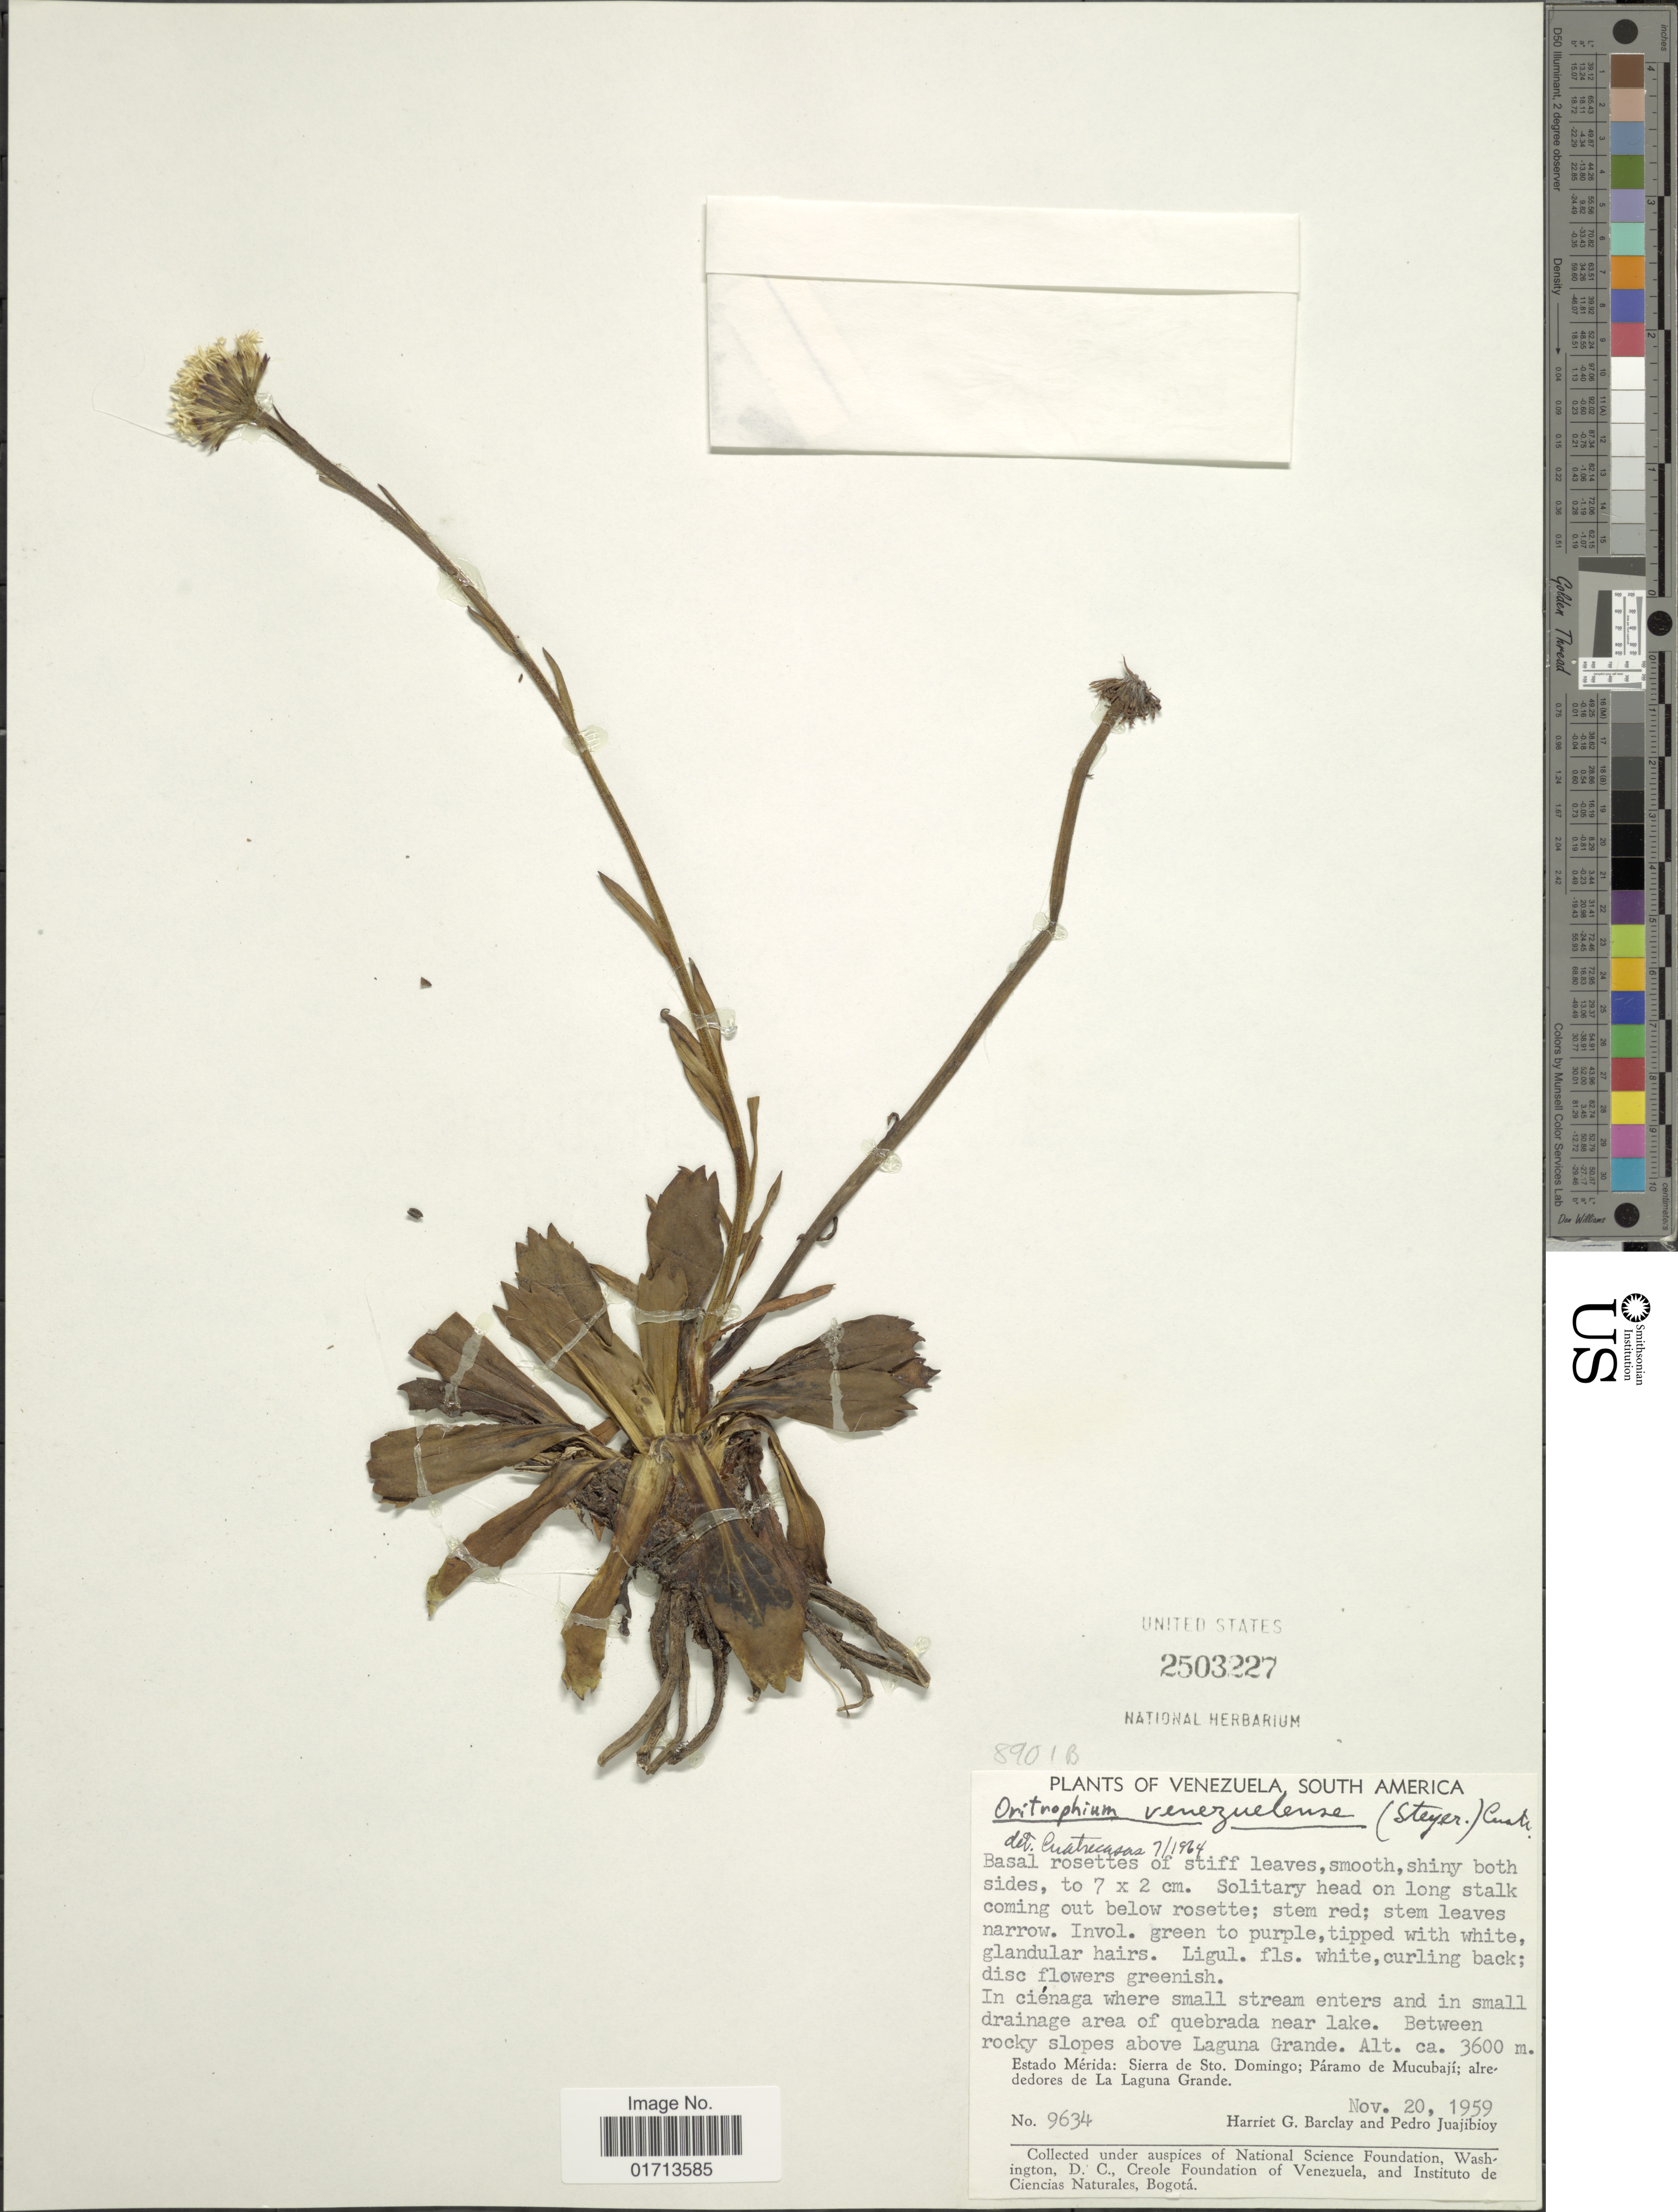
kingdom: Plantae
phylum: Tracheophyta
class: Magnoliopsida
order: Asterales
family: Asteraceae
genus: Oritrophium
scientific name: Oritrophium venezuelense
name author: (Steyerm.) Cuatrec.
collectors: H. G. Barclay & P. Juajibioy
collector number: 9634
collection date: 1959-11-20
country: Venezuela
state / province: Mérida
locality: Sierra de Sto. Domingo; Paramo de Mucubaji; alrededores de La Laguna Grande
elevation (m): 3600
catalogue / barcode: US 2503227